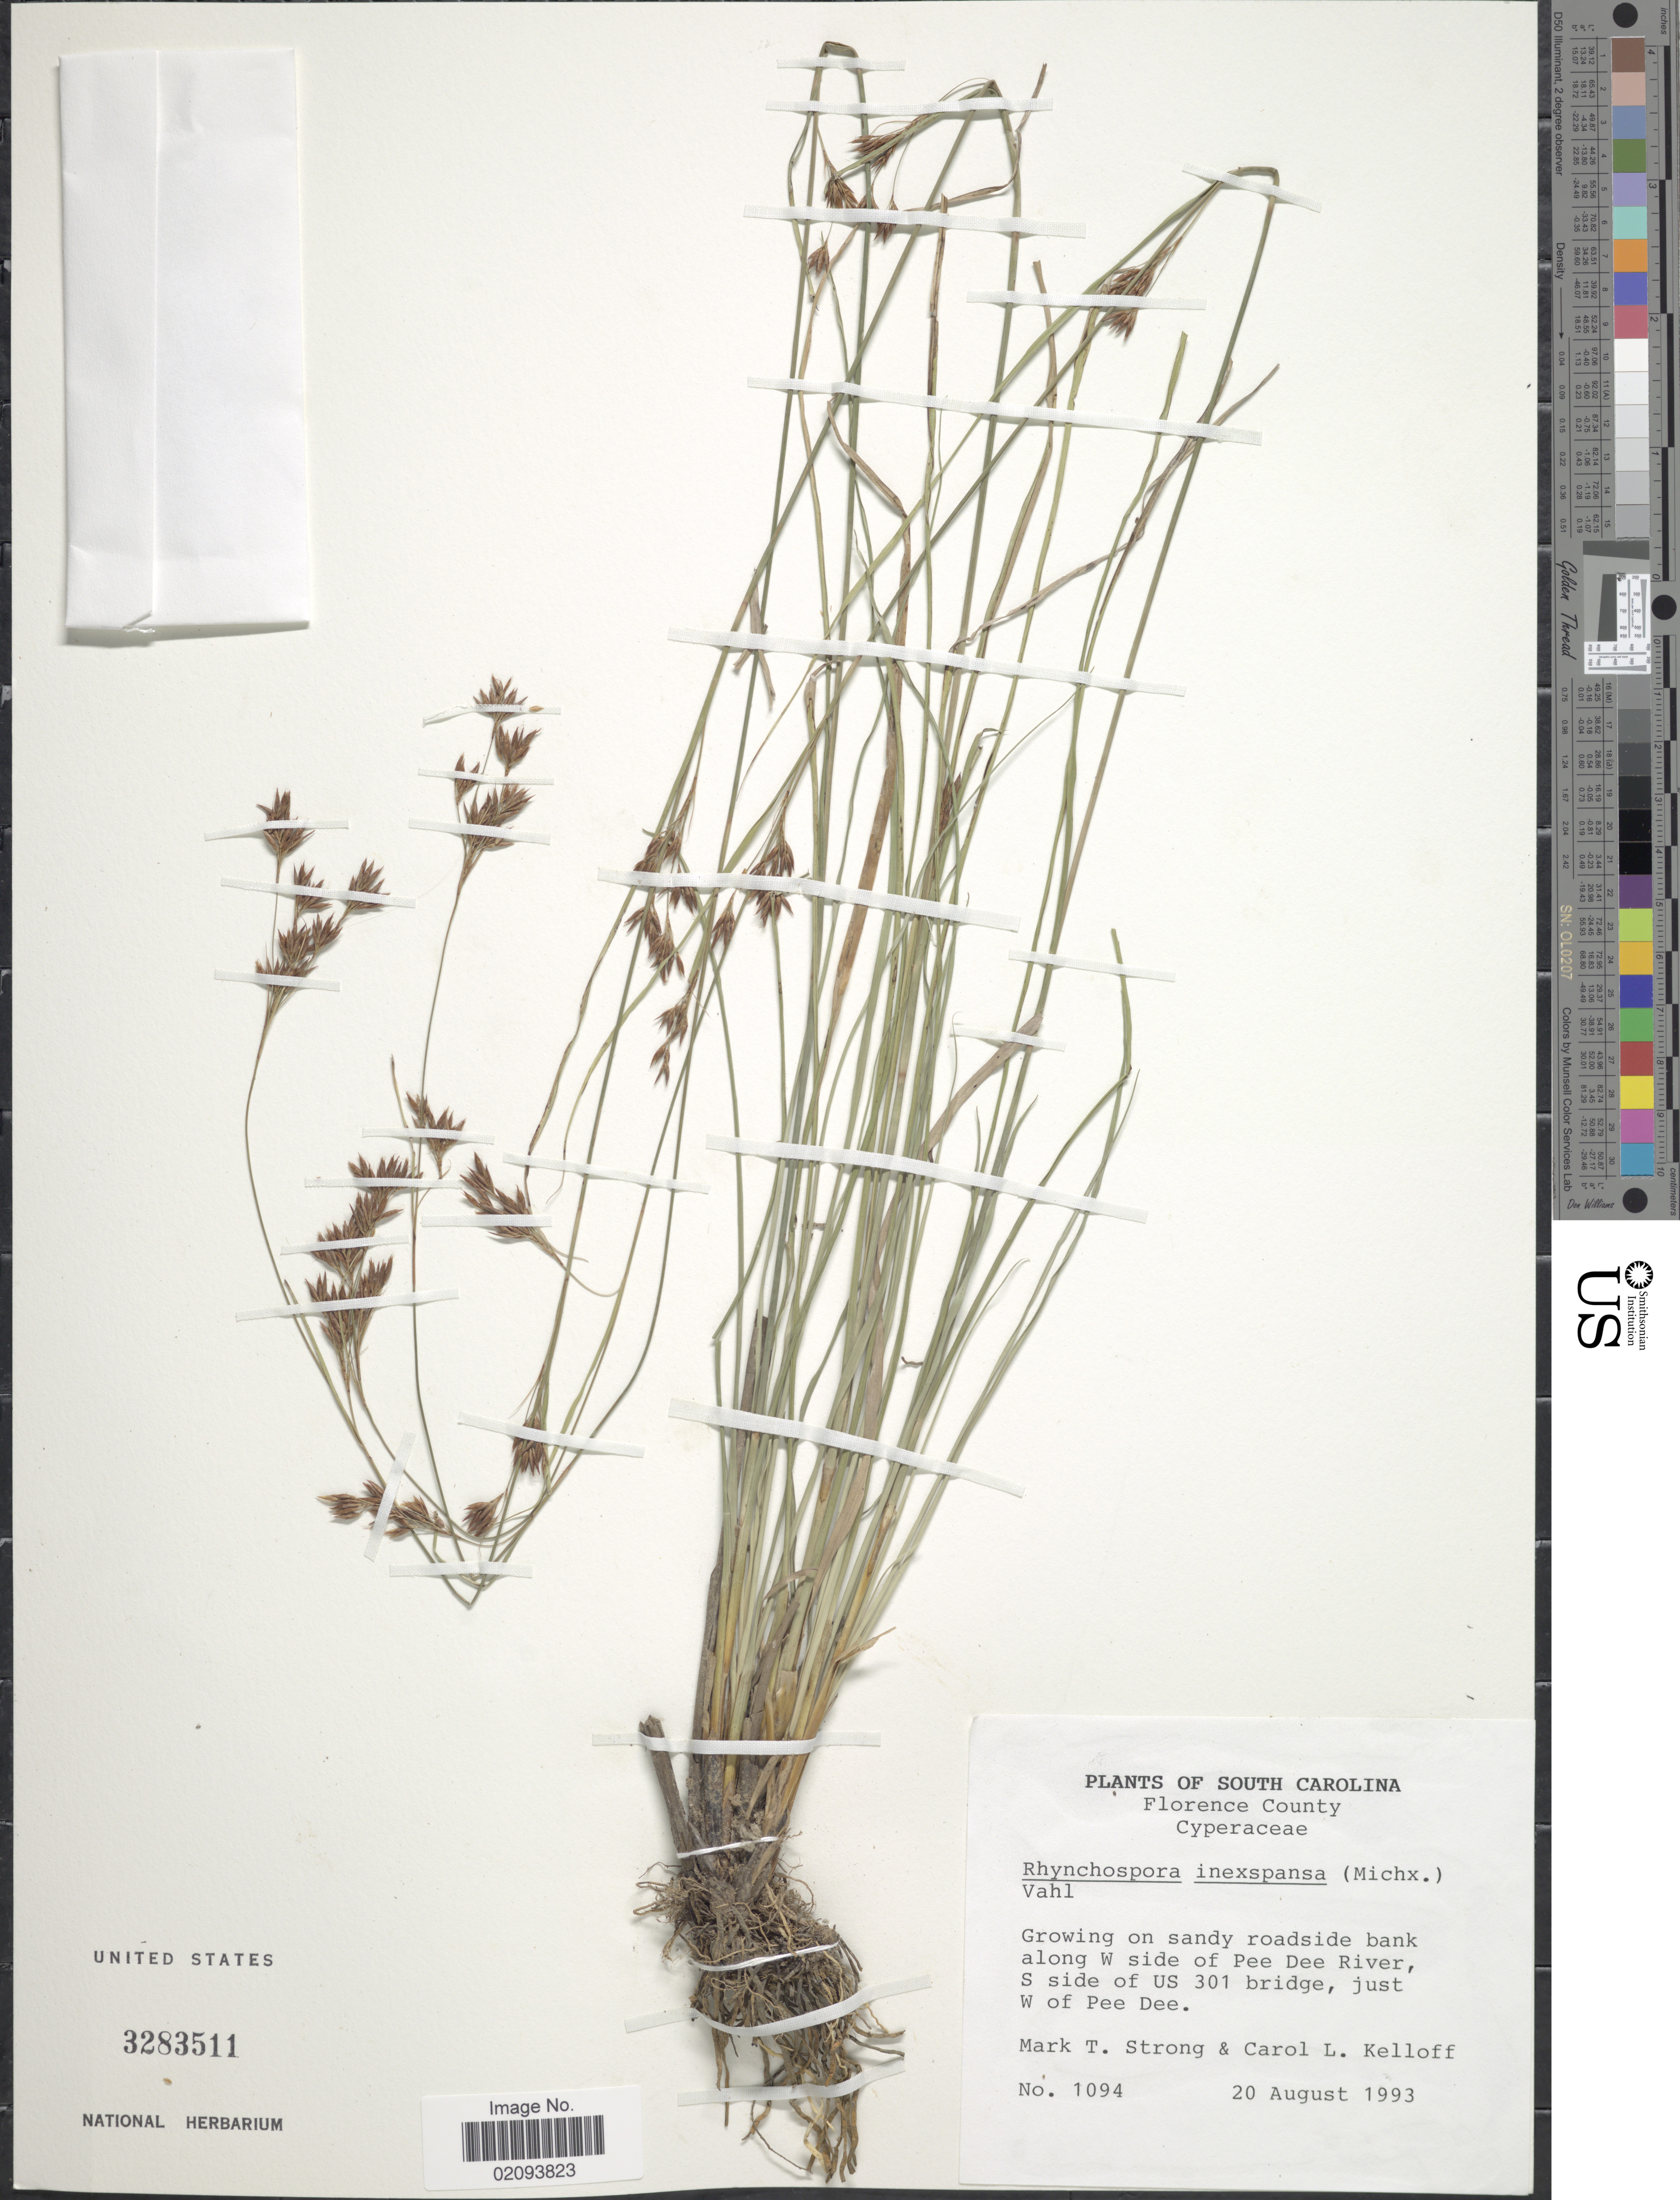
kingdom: Plantae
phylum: Tracheophyta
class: Liliopsida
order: Poales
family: Cyperaceae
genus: Rhynchospora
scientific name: Rhynchospora inexpansa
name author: (Michx.) Vahl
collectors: M. T. Strong & C. L. Kelloff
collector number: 1094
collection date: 1993-08-20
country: United States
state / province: South Carolina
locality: Florence County. Growing on sandy roadside bank along W side of Pee Dee River, S side of US 301 bridge, just W of Pee Dee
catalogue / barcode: US 3283511